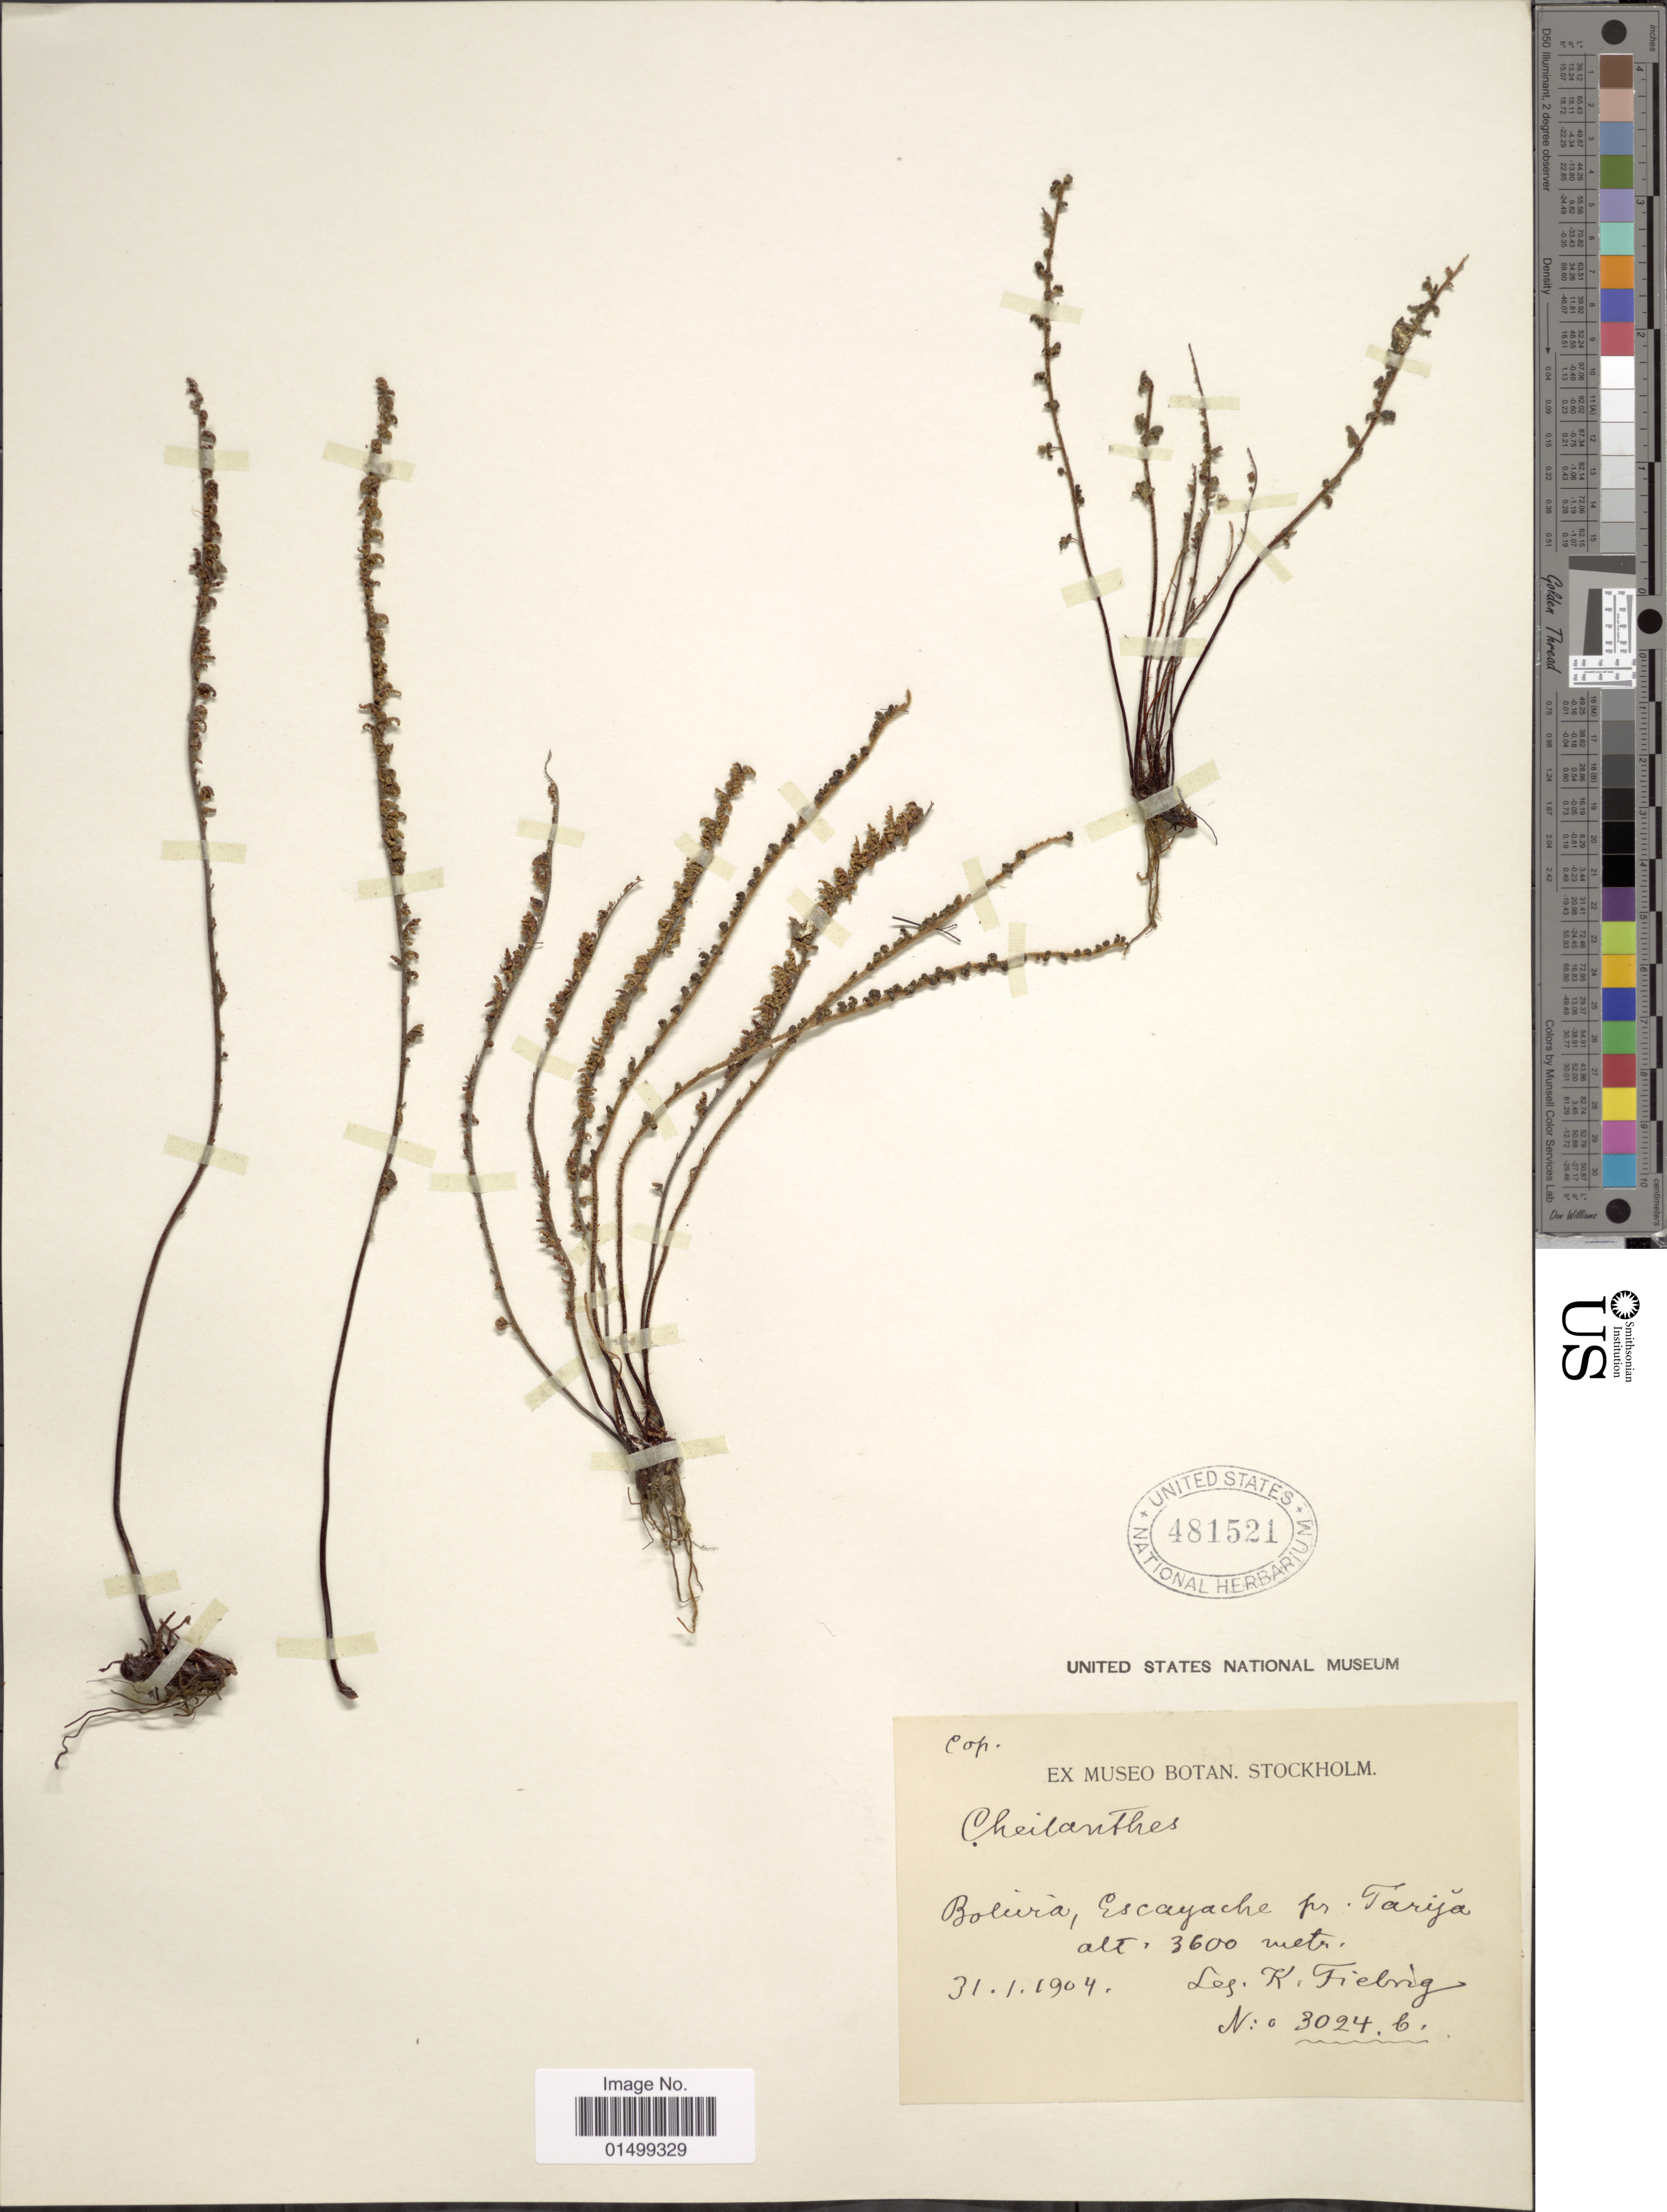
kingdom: Plantae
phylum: Tracheophyta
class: Polypodiopsida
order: Polypodiales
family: Pteridaceae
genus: Cheilanthes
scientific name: Cheilanthes pruinata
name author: Kaulf.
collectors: K. Fiebrig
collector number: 3024b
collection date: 1904-01-31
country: Bolivia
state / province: Tarija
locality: Escayache pr. Tarija.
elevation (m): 3600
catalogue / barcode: US 481521